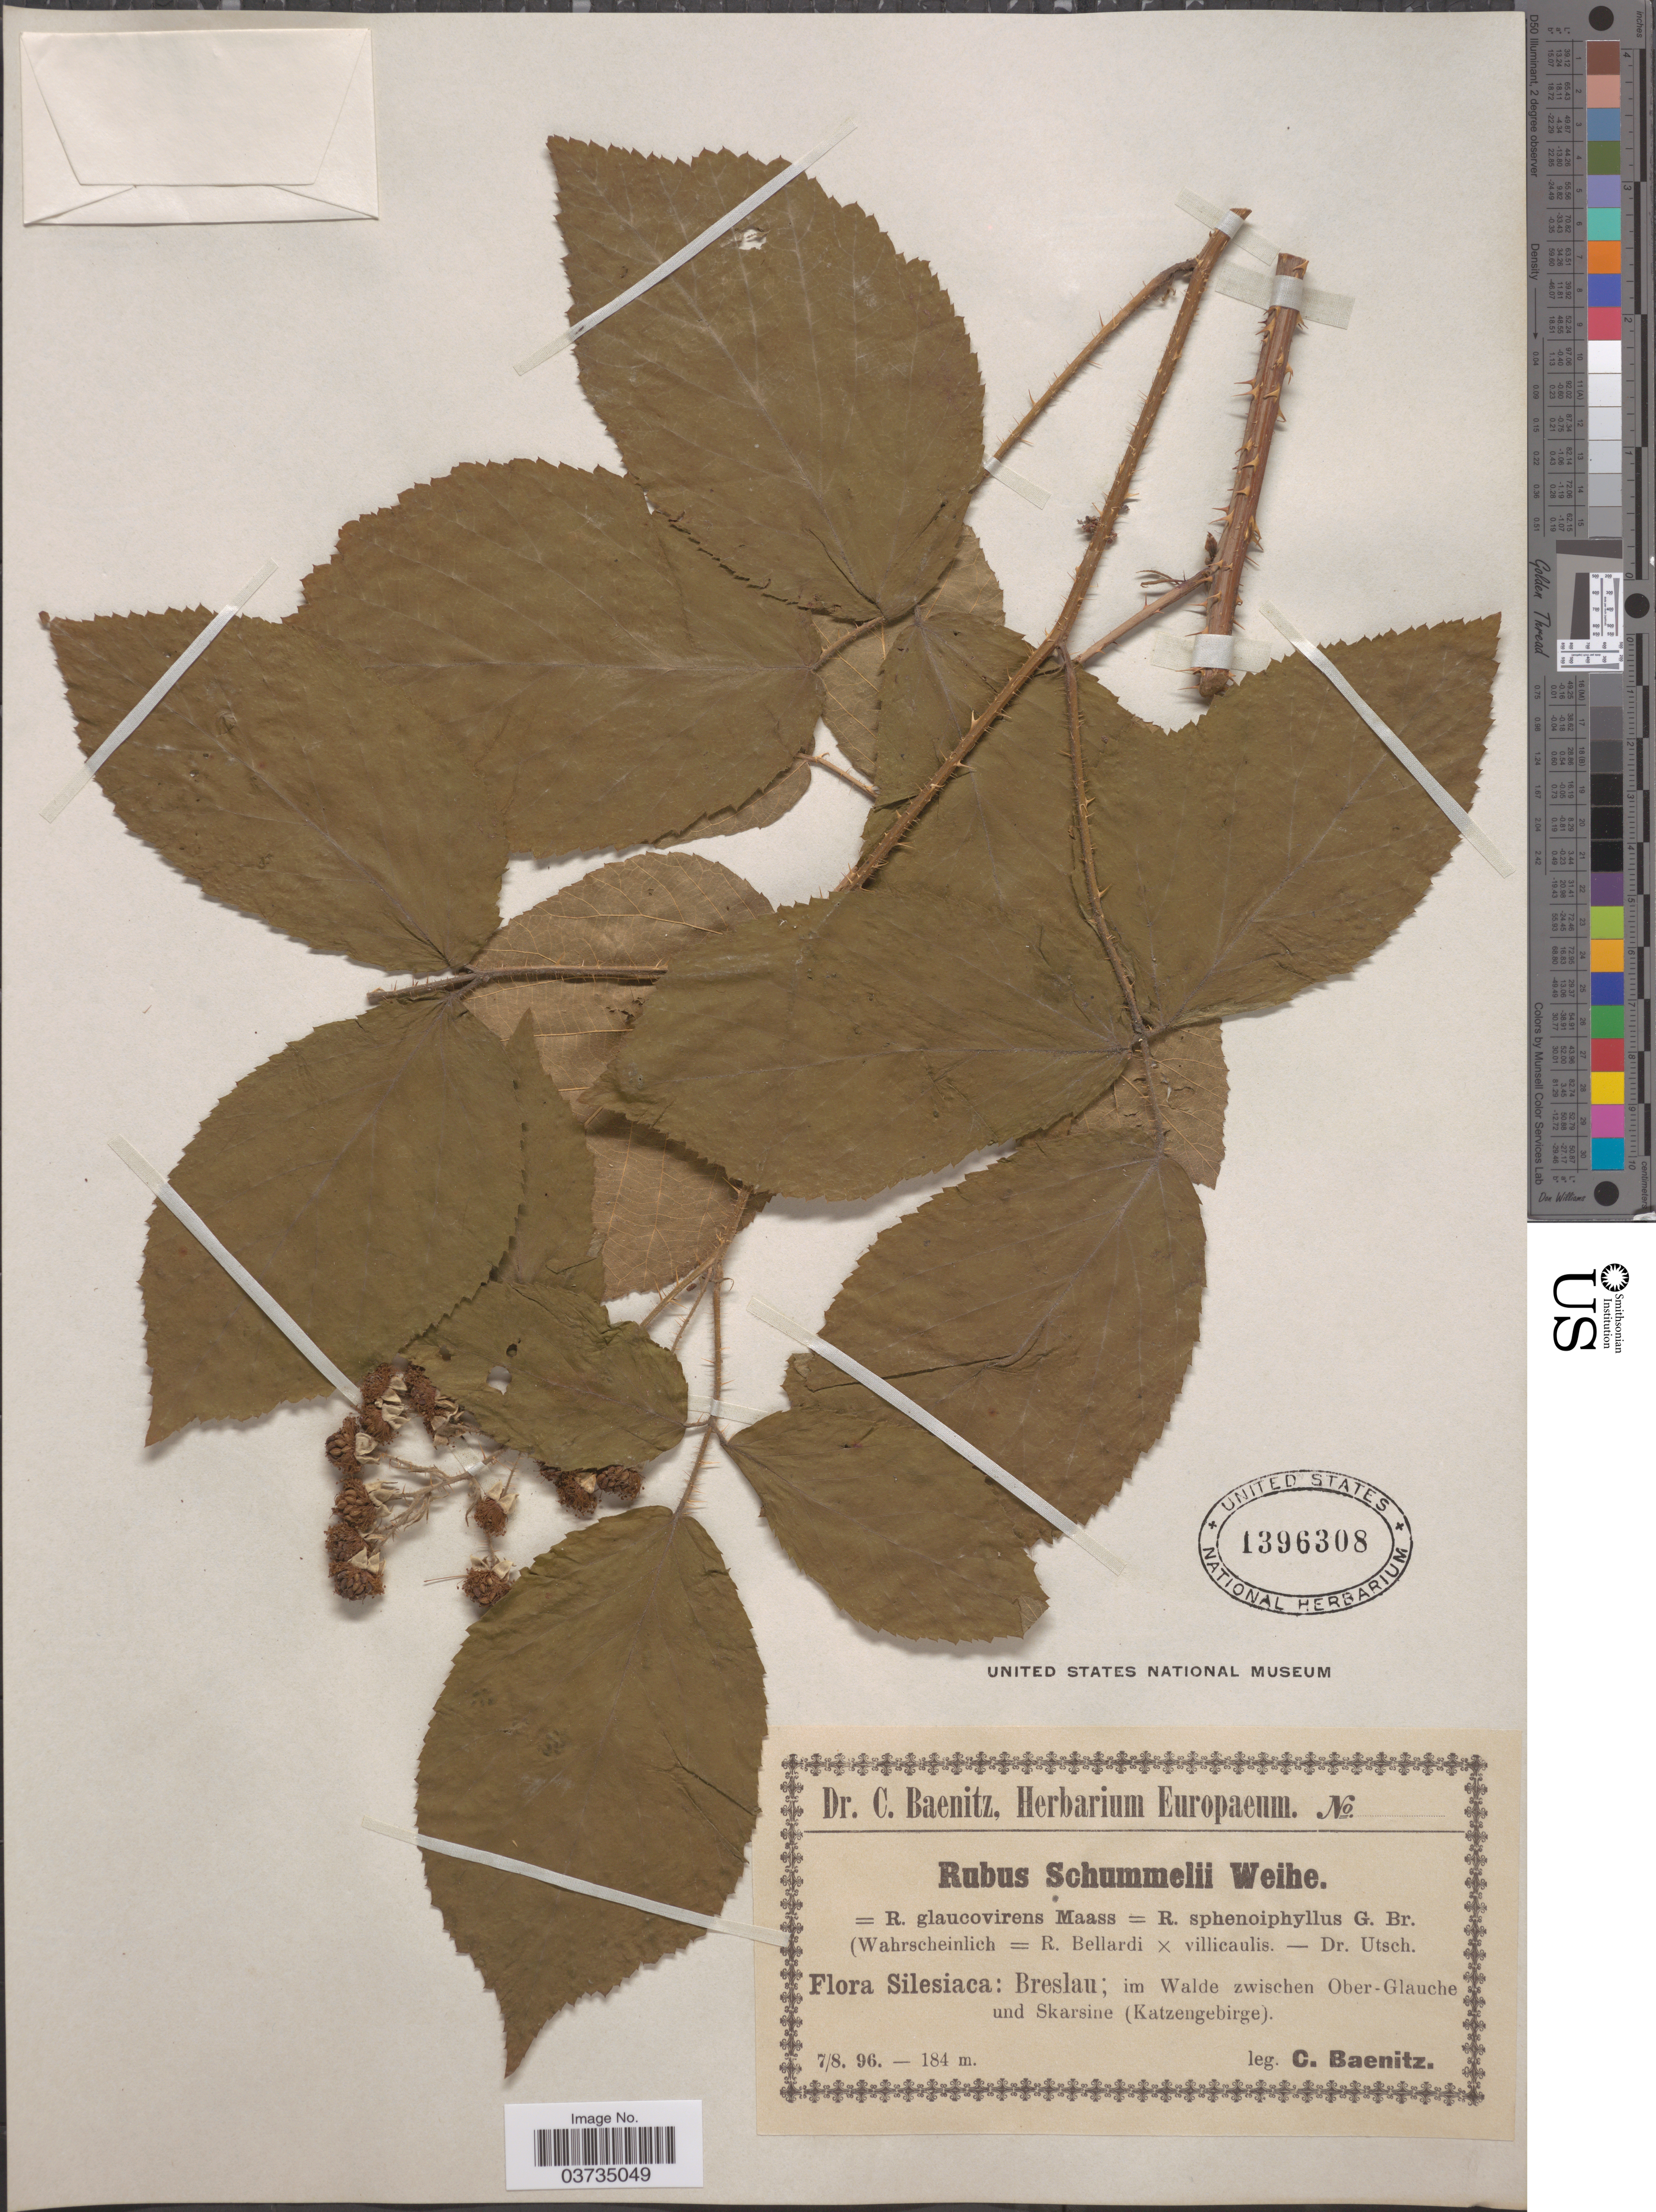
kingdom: Plantae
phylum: Tracheophyta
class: Magnoliopsida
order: Rosales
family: Rosaceae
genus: Rubus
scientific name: Rubus schummelii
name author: Weihe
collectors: C. G. Baenitz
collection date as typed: Transcribed d/m/y: 7/8/96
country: Poland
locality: Silesiaca: Breslau; im Walde zwischen Ober-Glauche und Skarsine (Katzengebirge).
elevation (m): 184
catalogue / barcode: US 1396308